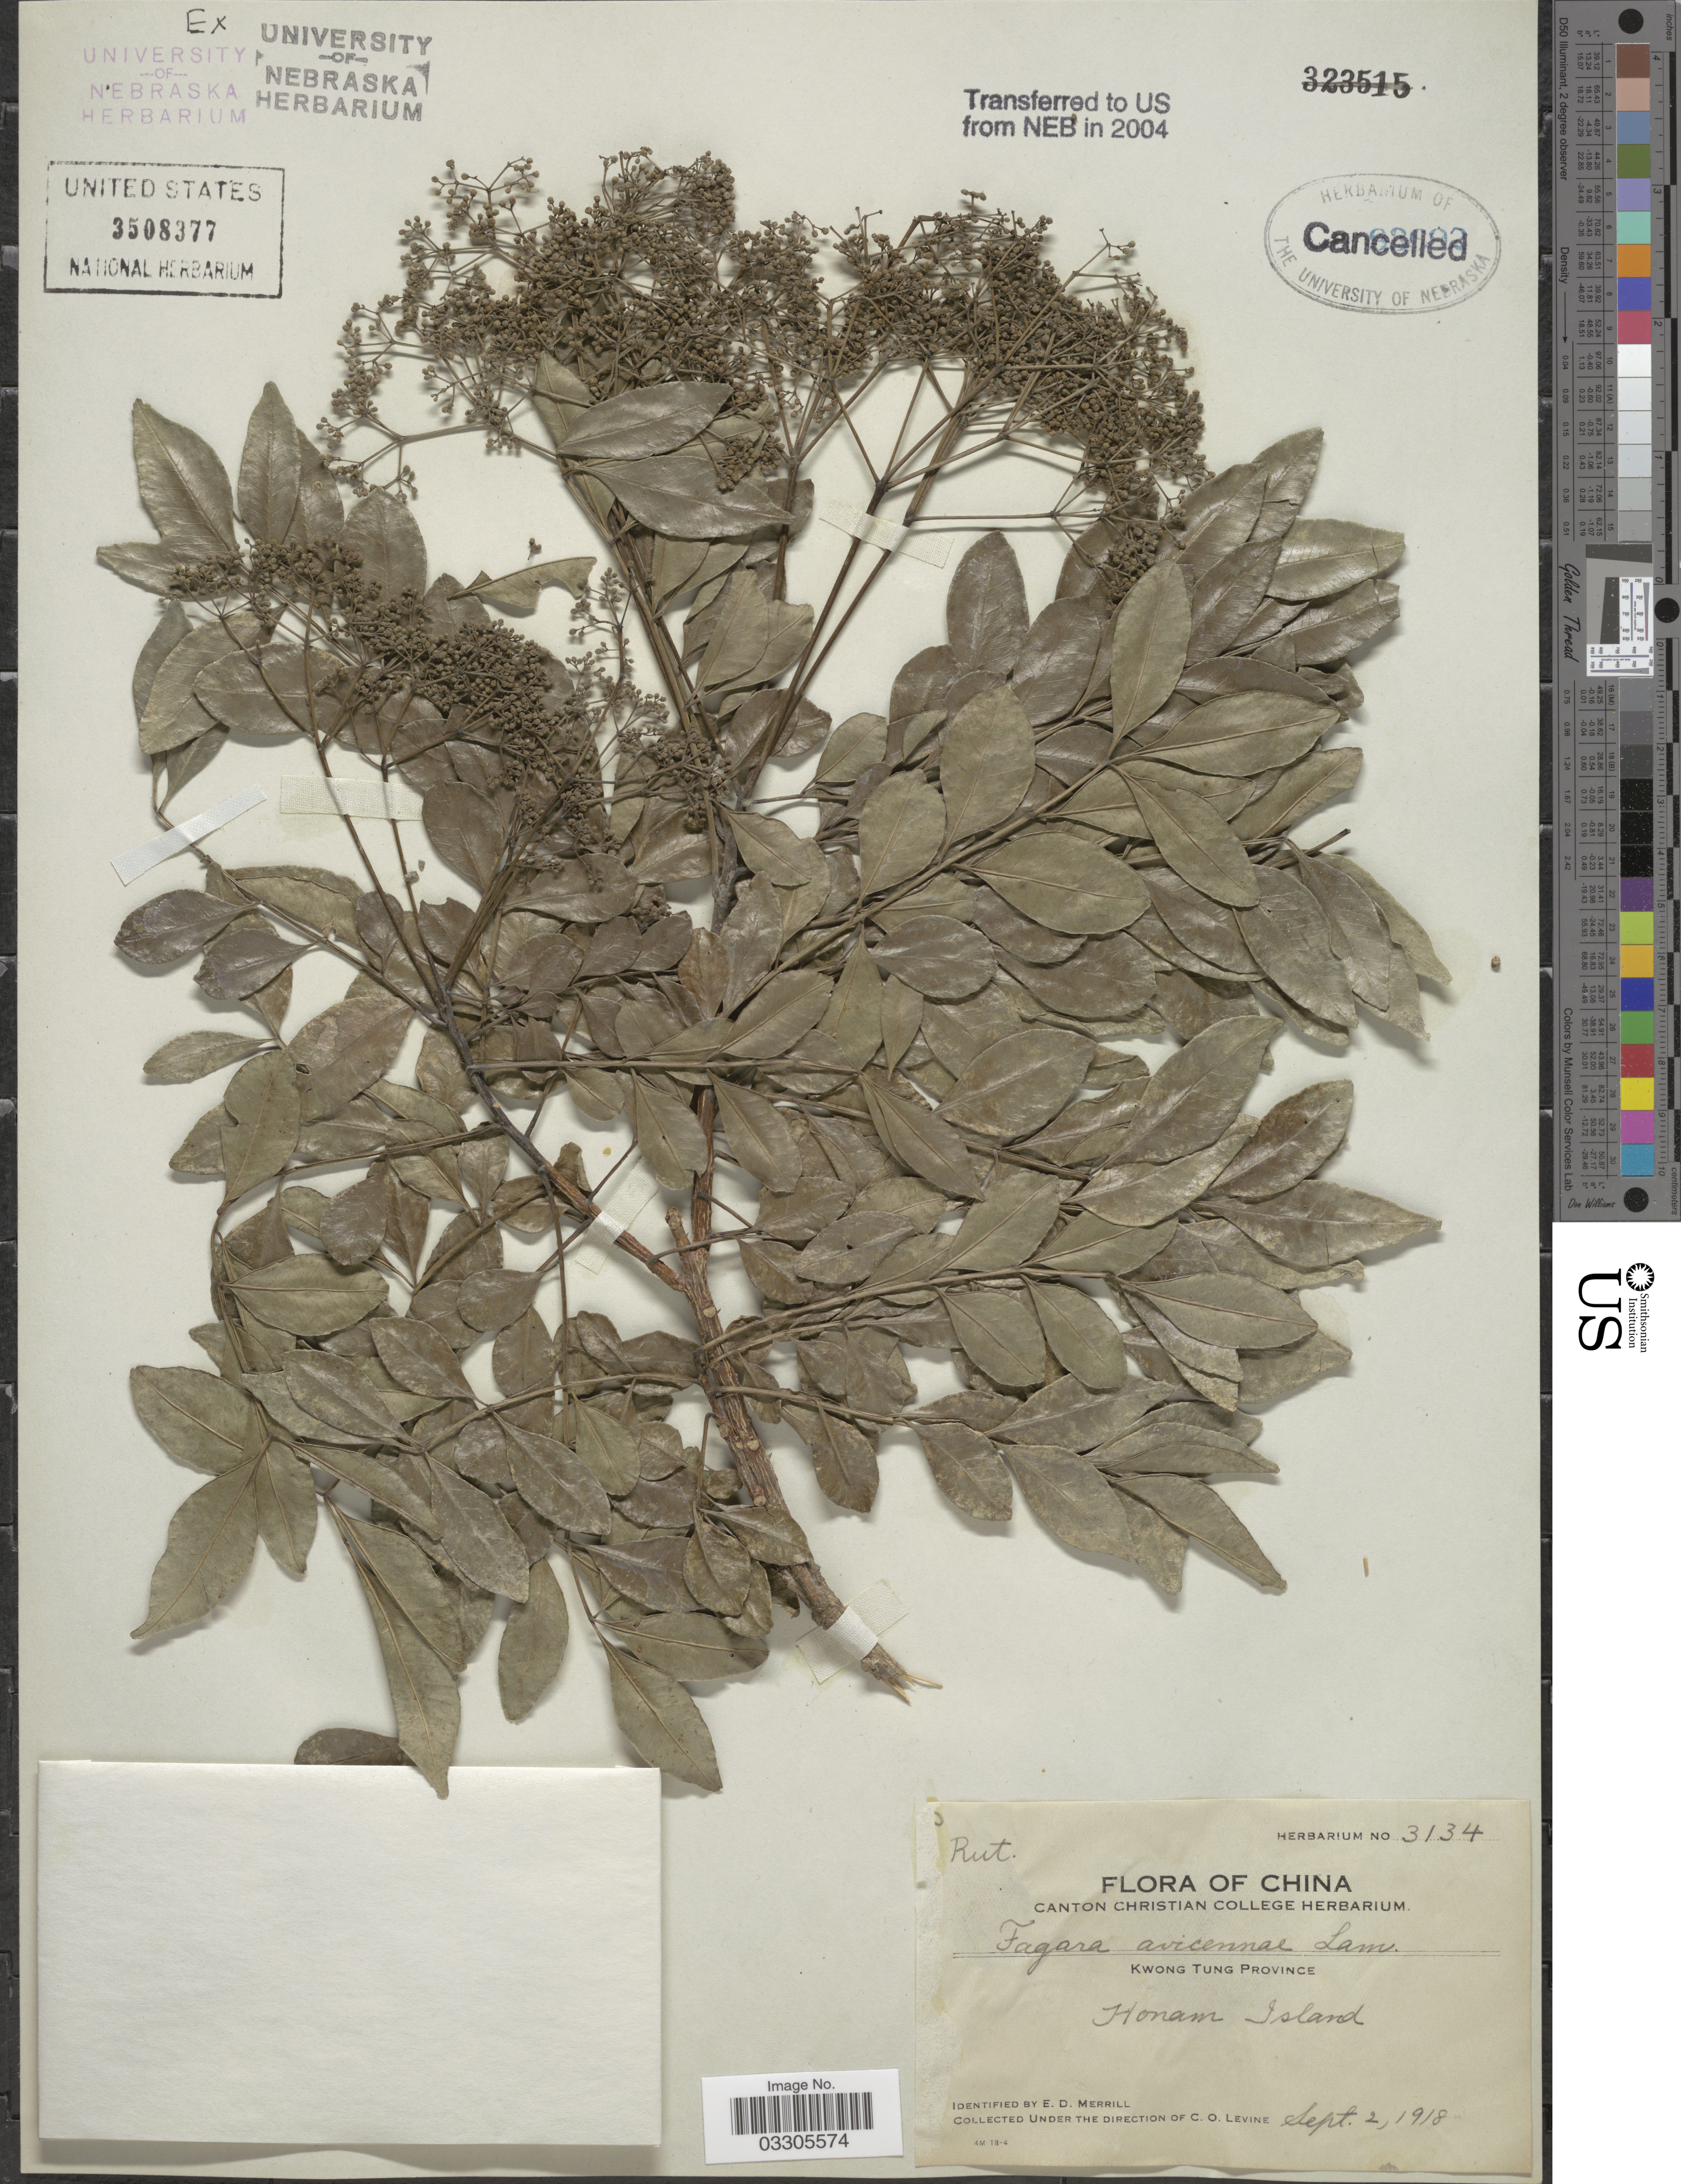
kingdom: Plantae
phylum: Tracheophyta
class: Magnoliopsida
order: Sapindales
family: Rutaceae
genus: Zanthoxylum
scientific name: Zanthoxylum avicennae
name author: (Lam.) DC.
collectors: C. O. Levine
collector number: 3134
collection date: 1918-09-02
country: China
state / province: Guangdong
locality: Kwong Tung Province, Honam Island.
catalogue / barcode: US 3508377